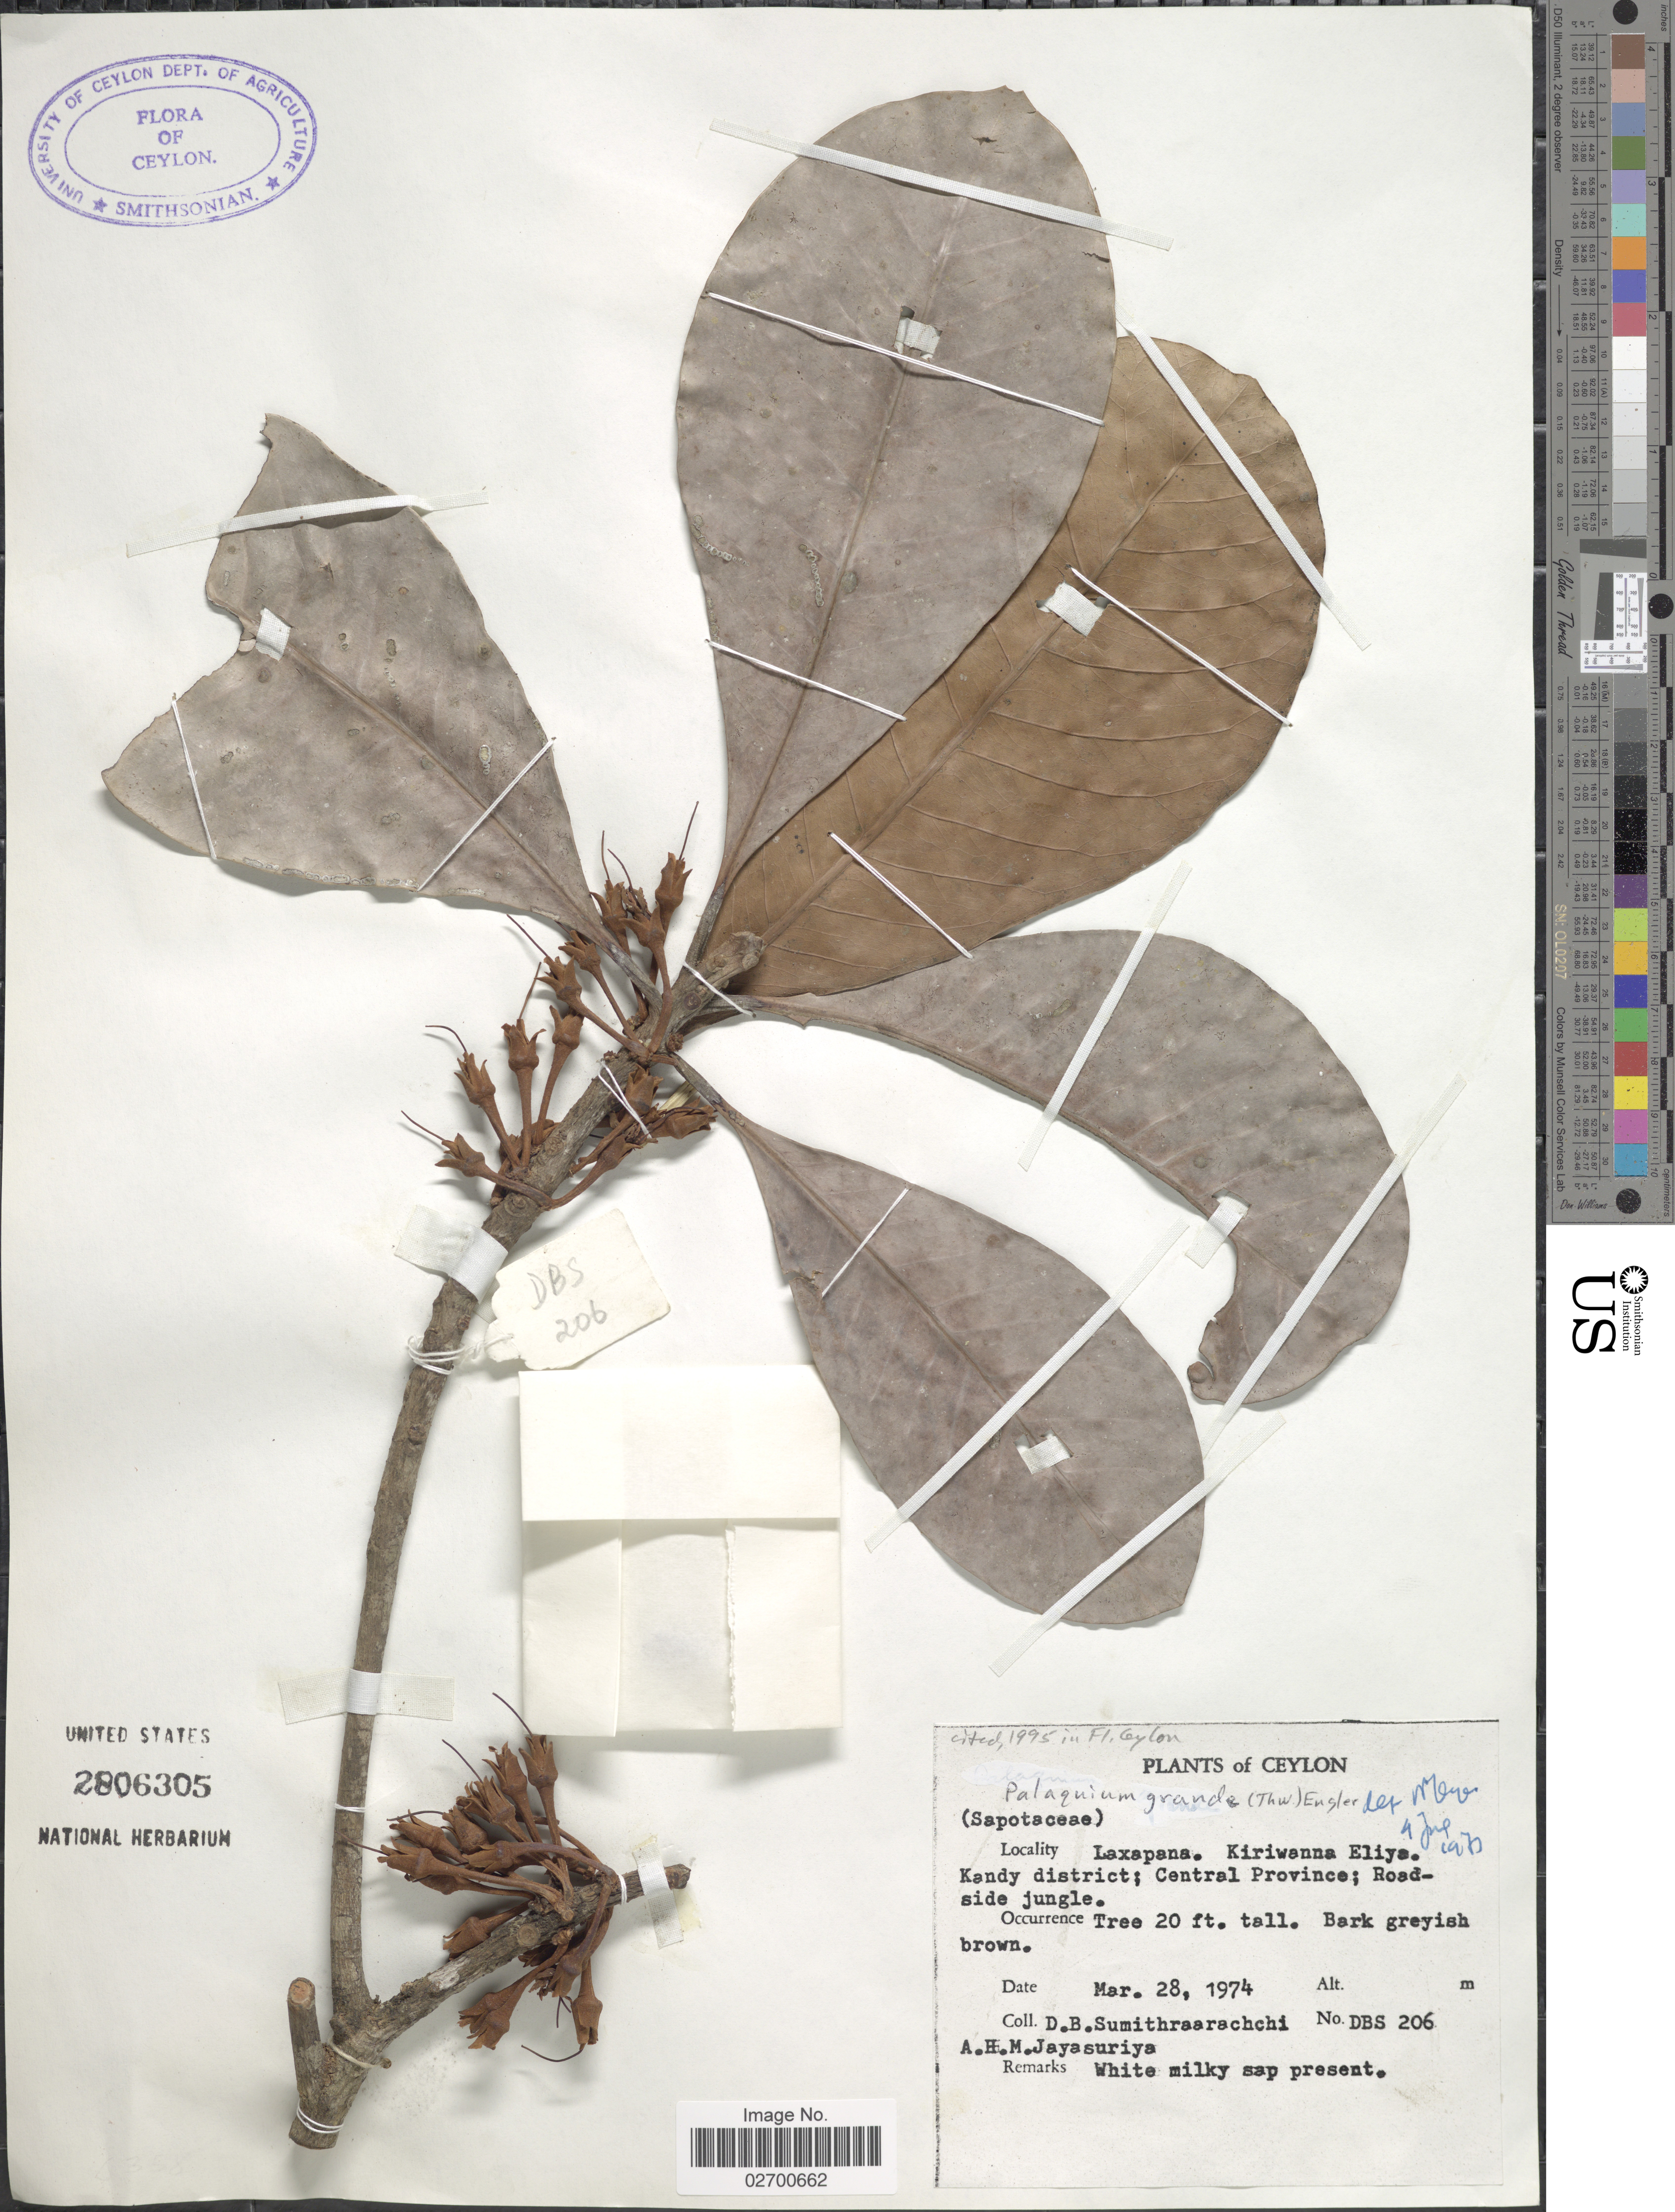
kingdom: Plantae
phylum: Tracheophyta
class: Magnoliopsida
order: Ericales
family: Sapotaceae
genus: Palaquium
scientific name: Palaquium grande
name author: (Thwaites) Engl.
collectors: D. B. Sumithraarachchi & A. H. Jayasuriya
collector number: DBS 206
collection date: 1974-03-28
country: Sri Lanka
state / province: Central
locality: Laxapana. Kiriwanna Eliya, Kandy district; Central Province; Roadside jungle.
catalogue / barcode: US 2806305